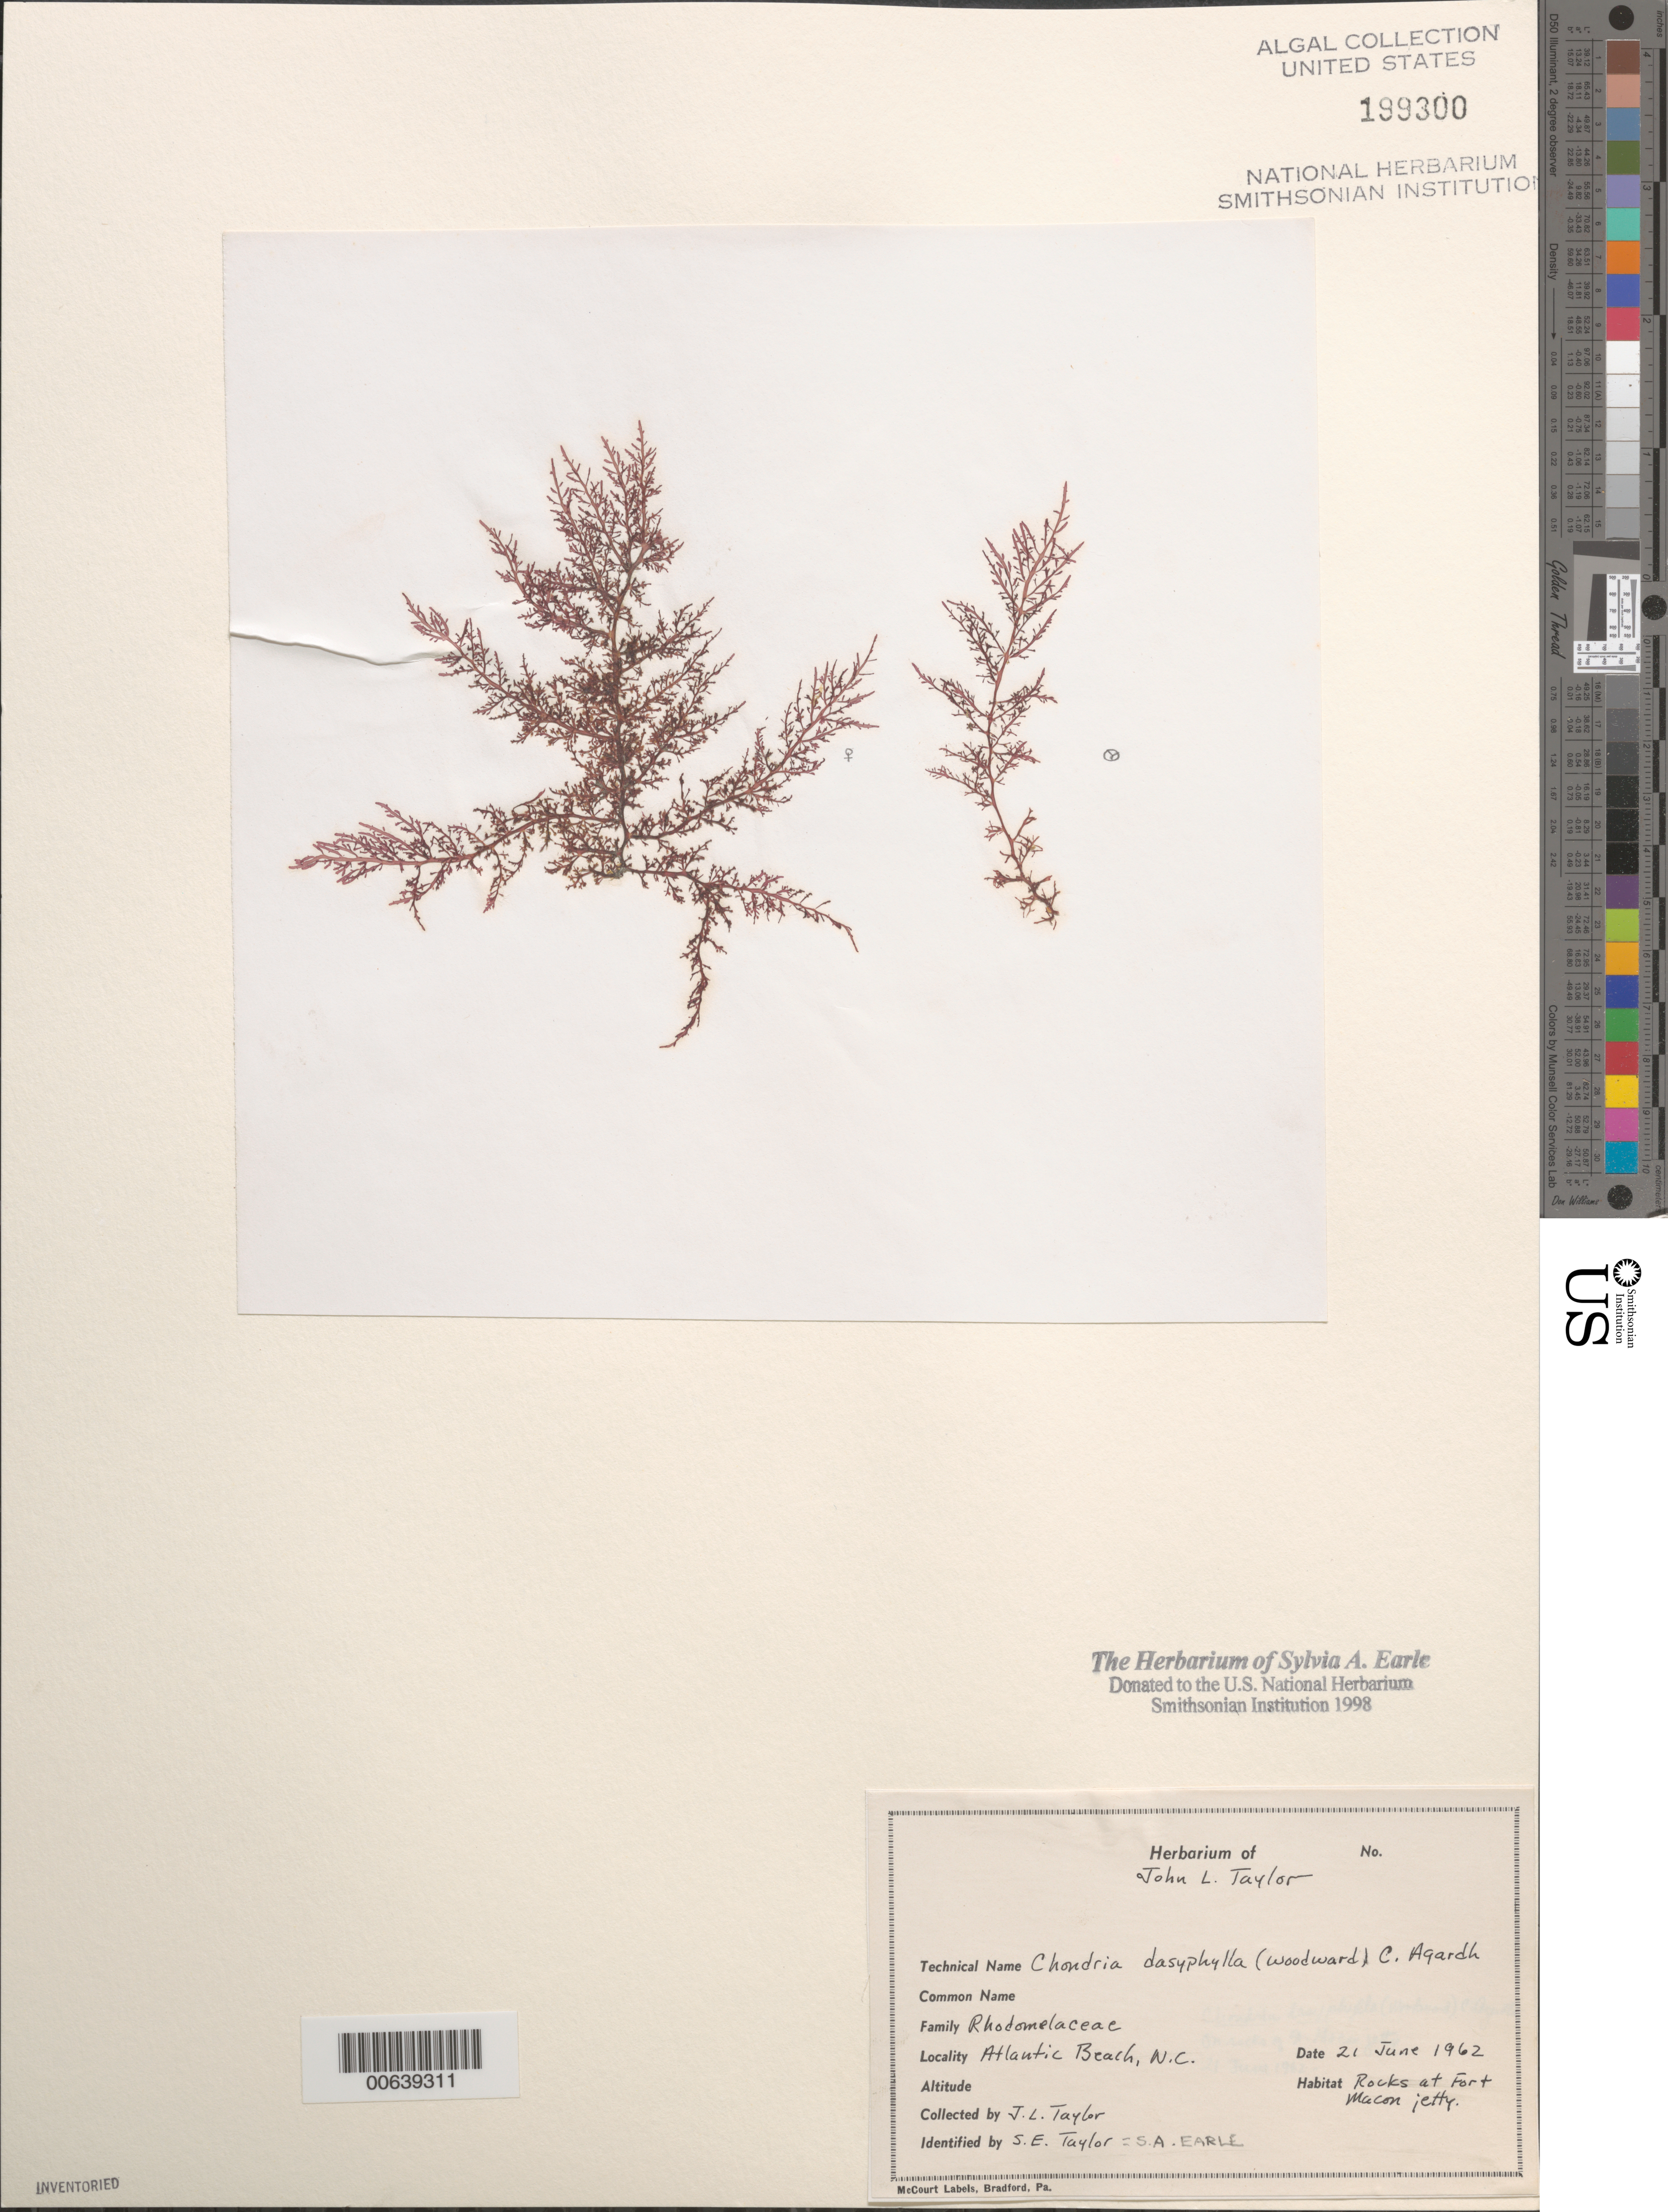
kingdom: Plantae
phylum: Rhodophyta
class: Florideophyceae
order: Ceramiales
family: Rhodomelaceae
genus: Chondria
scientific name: Chondria dasyphylla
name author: (Woodw.) C. Agardh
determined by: Earle, S. A.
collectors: J. L. Taylor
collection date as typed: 21 Jun 1962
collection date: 1962-06-21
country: United States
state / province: North Carolina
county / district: Carteret County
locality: Atlantic Beach, Fort Macon jetty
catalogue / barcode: US 199300